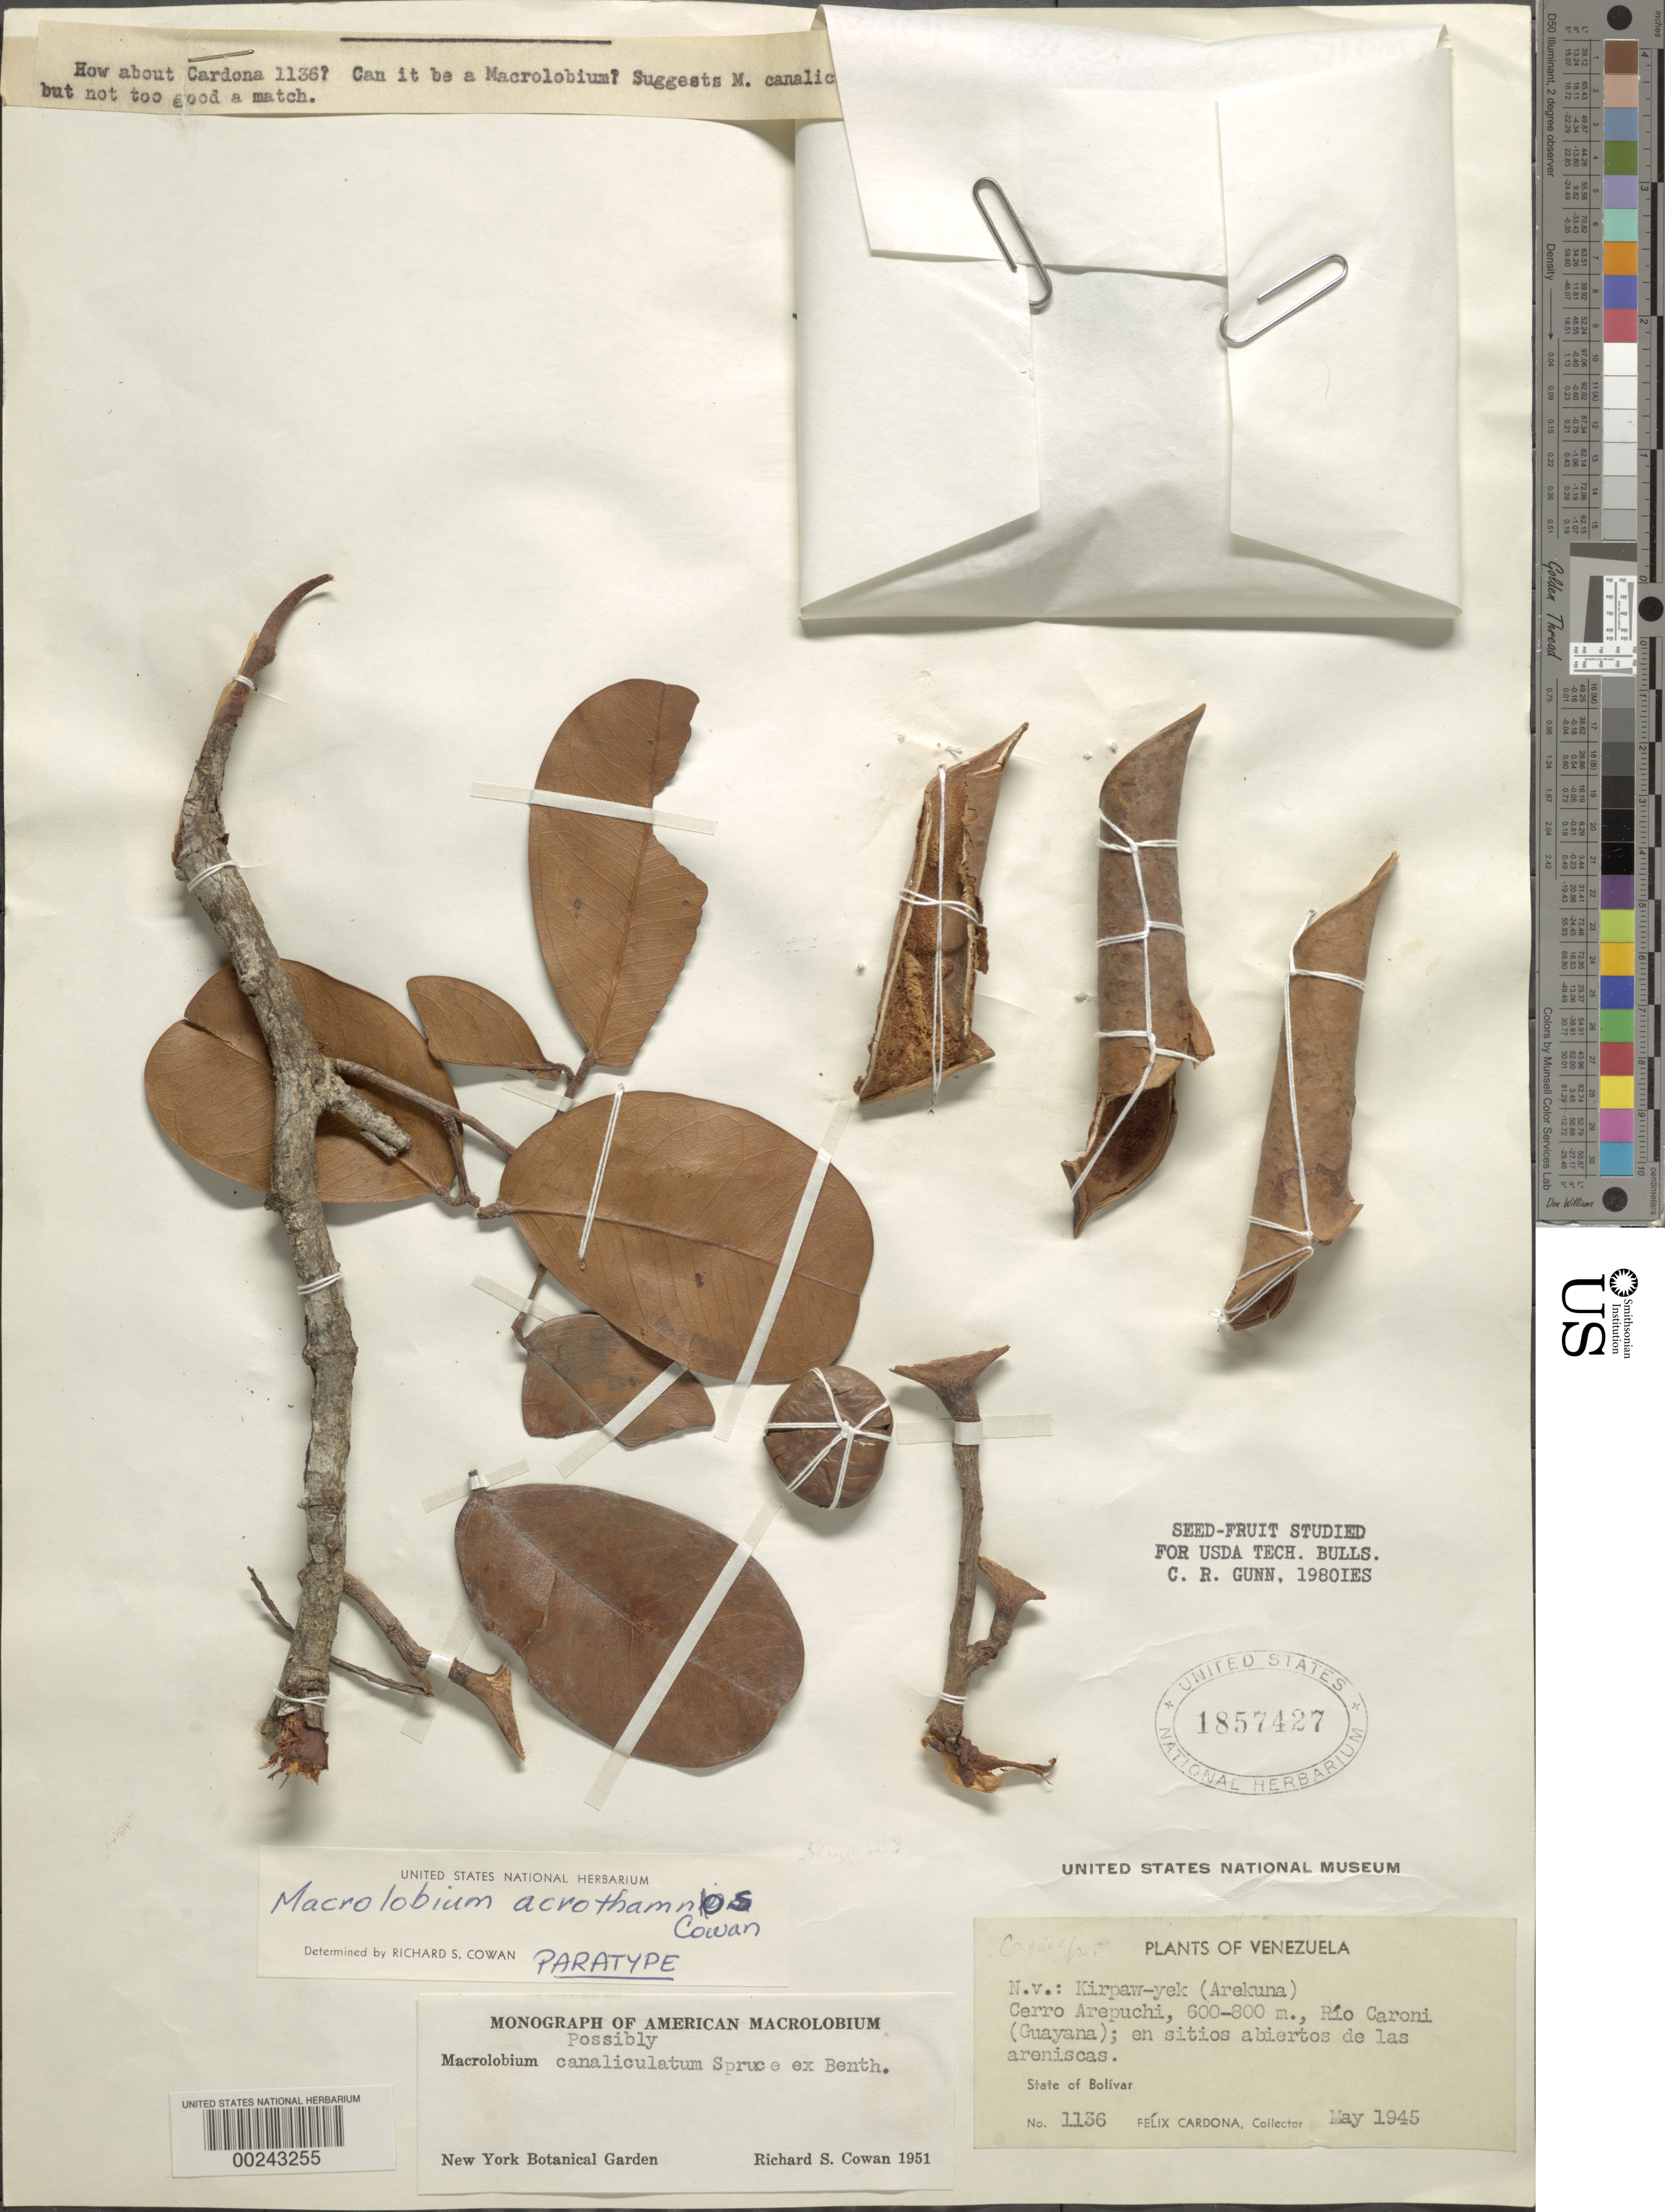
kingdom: Plantae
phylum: Tracheophyta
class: Magnoliopsida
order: Fabales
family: Fabaceae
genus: Macrolobium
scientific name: Macrolobium acrothamnos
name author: R.S. Cowan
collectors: F. Cardona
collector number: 1136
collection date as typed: May 1945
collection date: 1945-05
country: Venezuela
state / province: Bolivar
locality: Cerro arepuchi; rio caroni (guayana)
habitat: Open sandy site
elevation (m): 600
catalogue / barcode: US 1857427